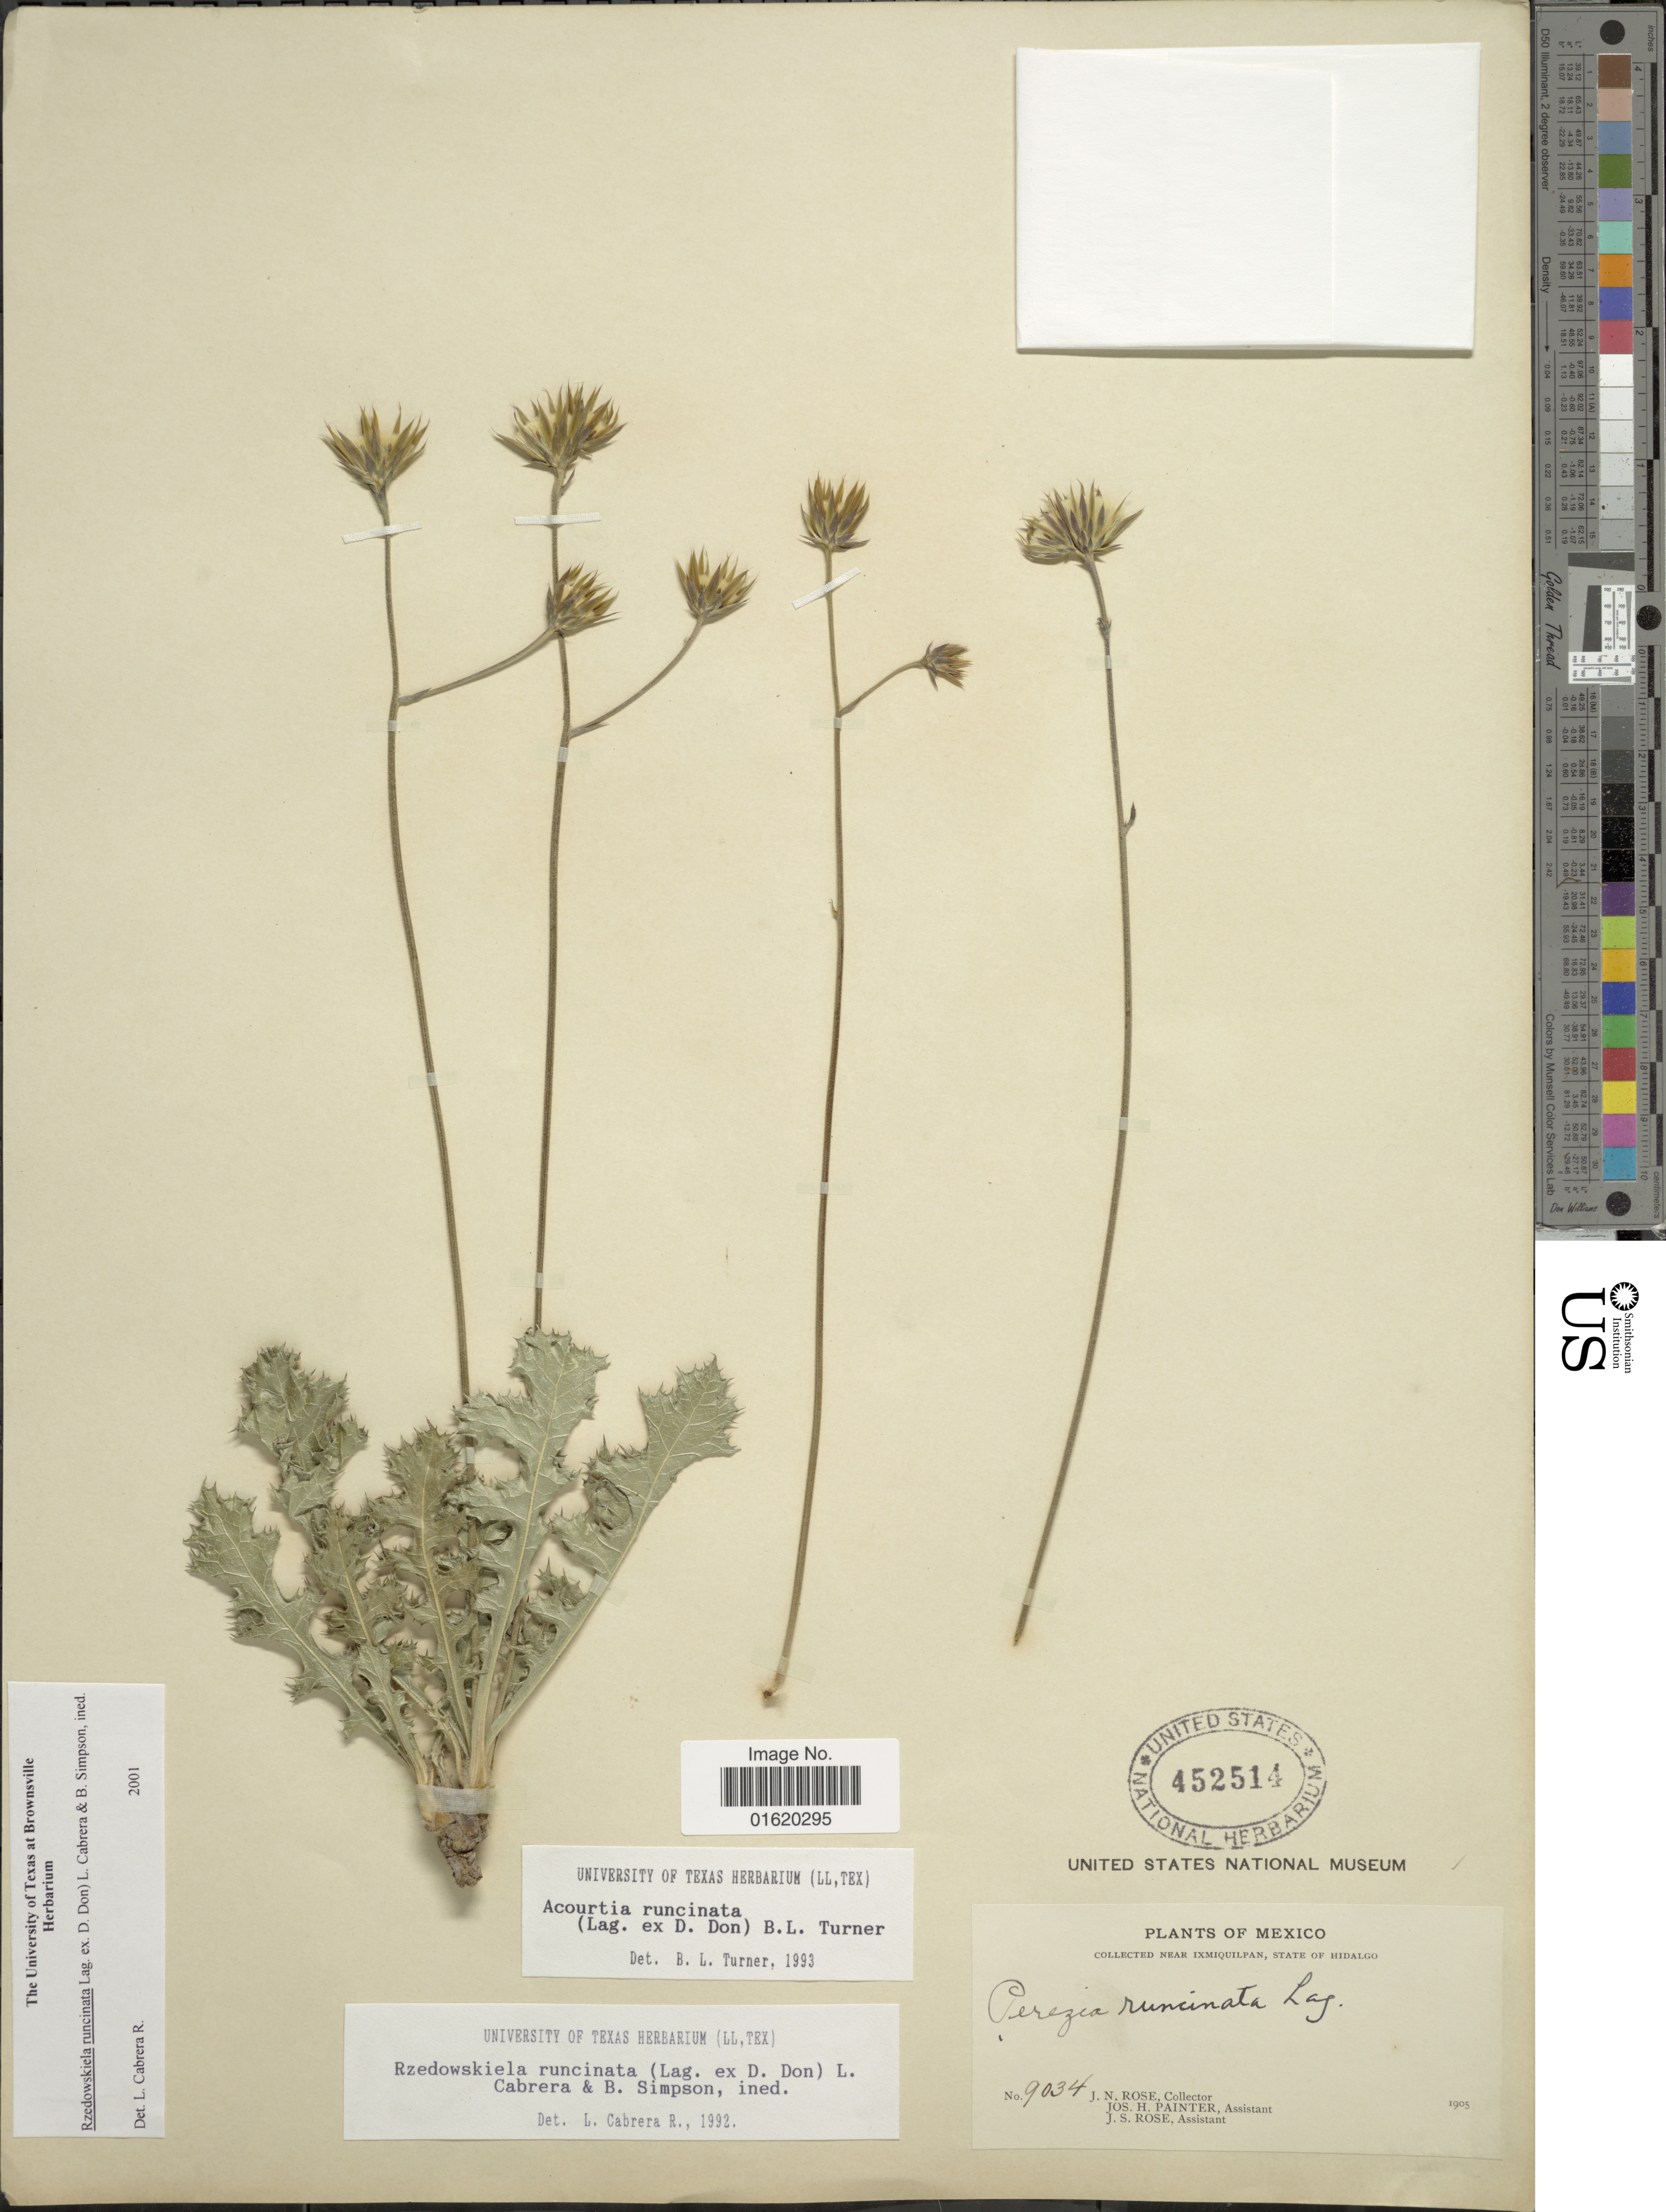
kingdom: Plantae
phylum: Tracheophyta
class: Magnoliopsida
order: Asterales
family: Asteraceae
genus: Acourtia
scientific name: Acourtia runcinata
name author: (D. Don) B.L. Turner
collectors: J. N. Rose, J. H. Painter & J. S. Rose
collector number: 9034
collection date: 1905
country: Mexico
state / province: Hidalgo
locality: Near Ixmiquilpan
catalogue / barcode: US 452514